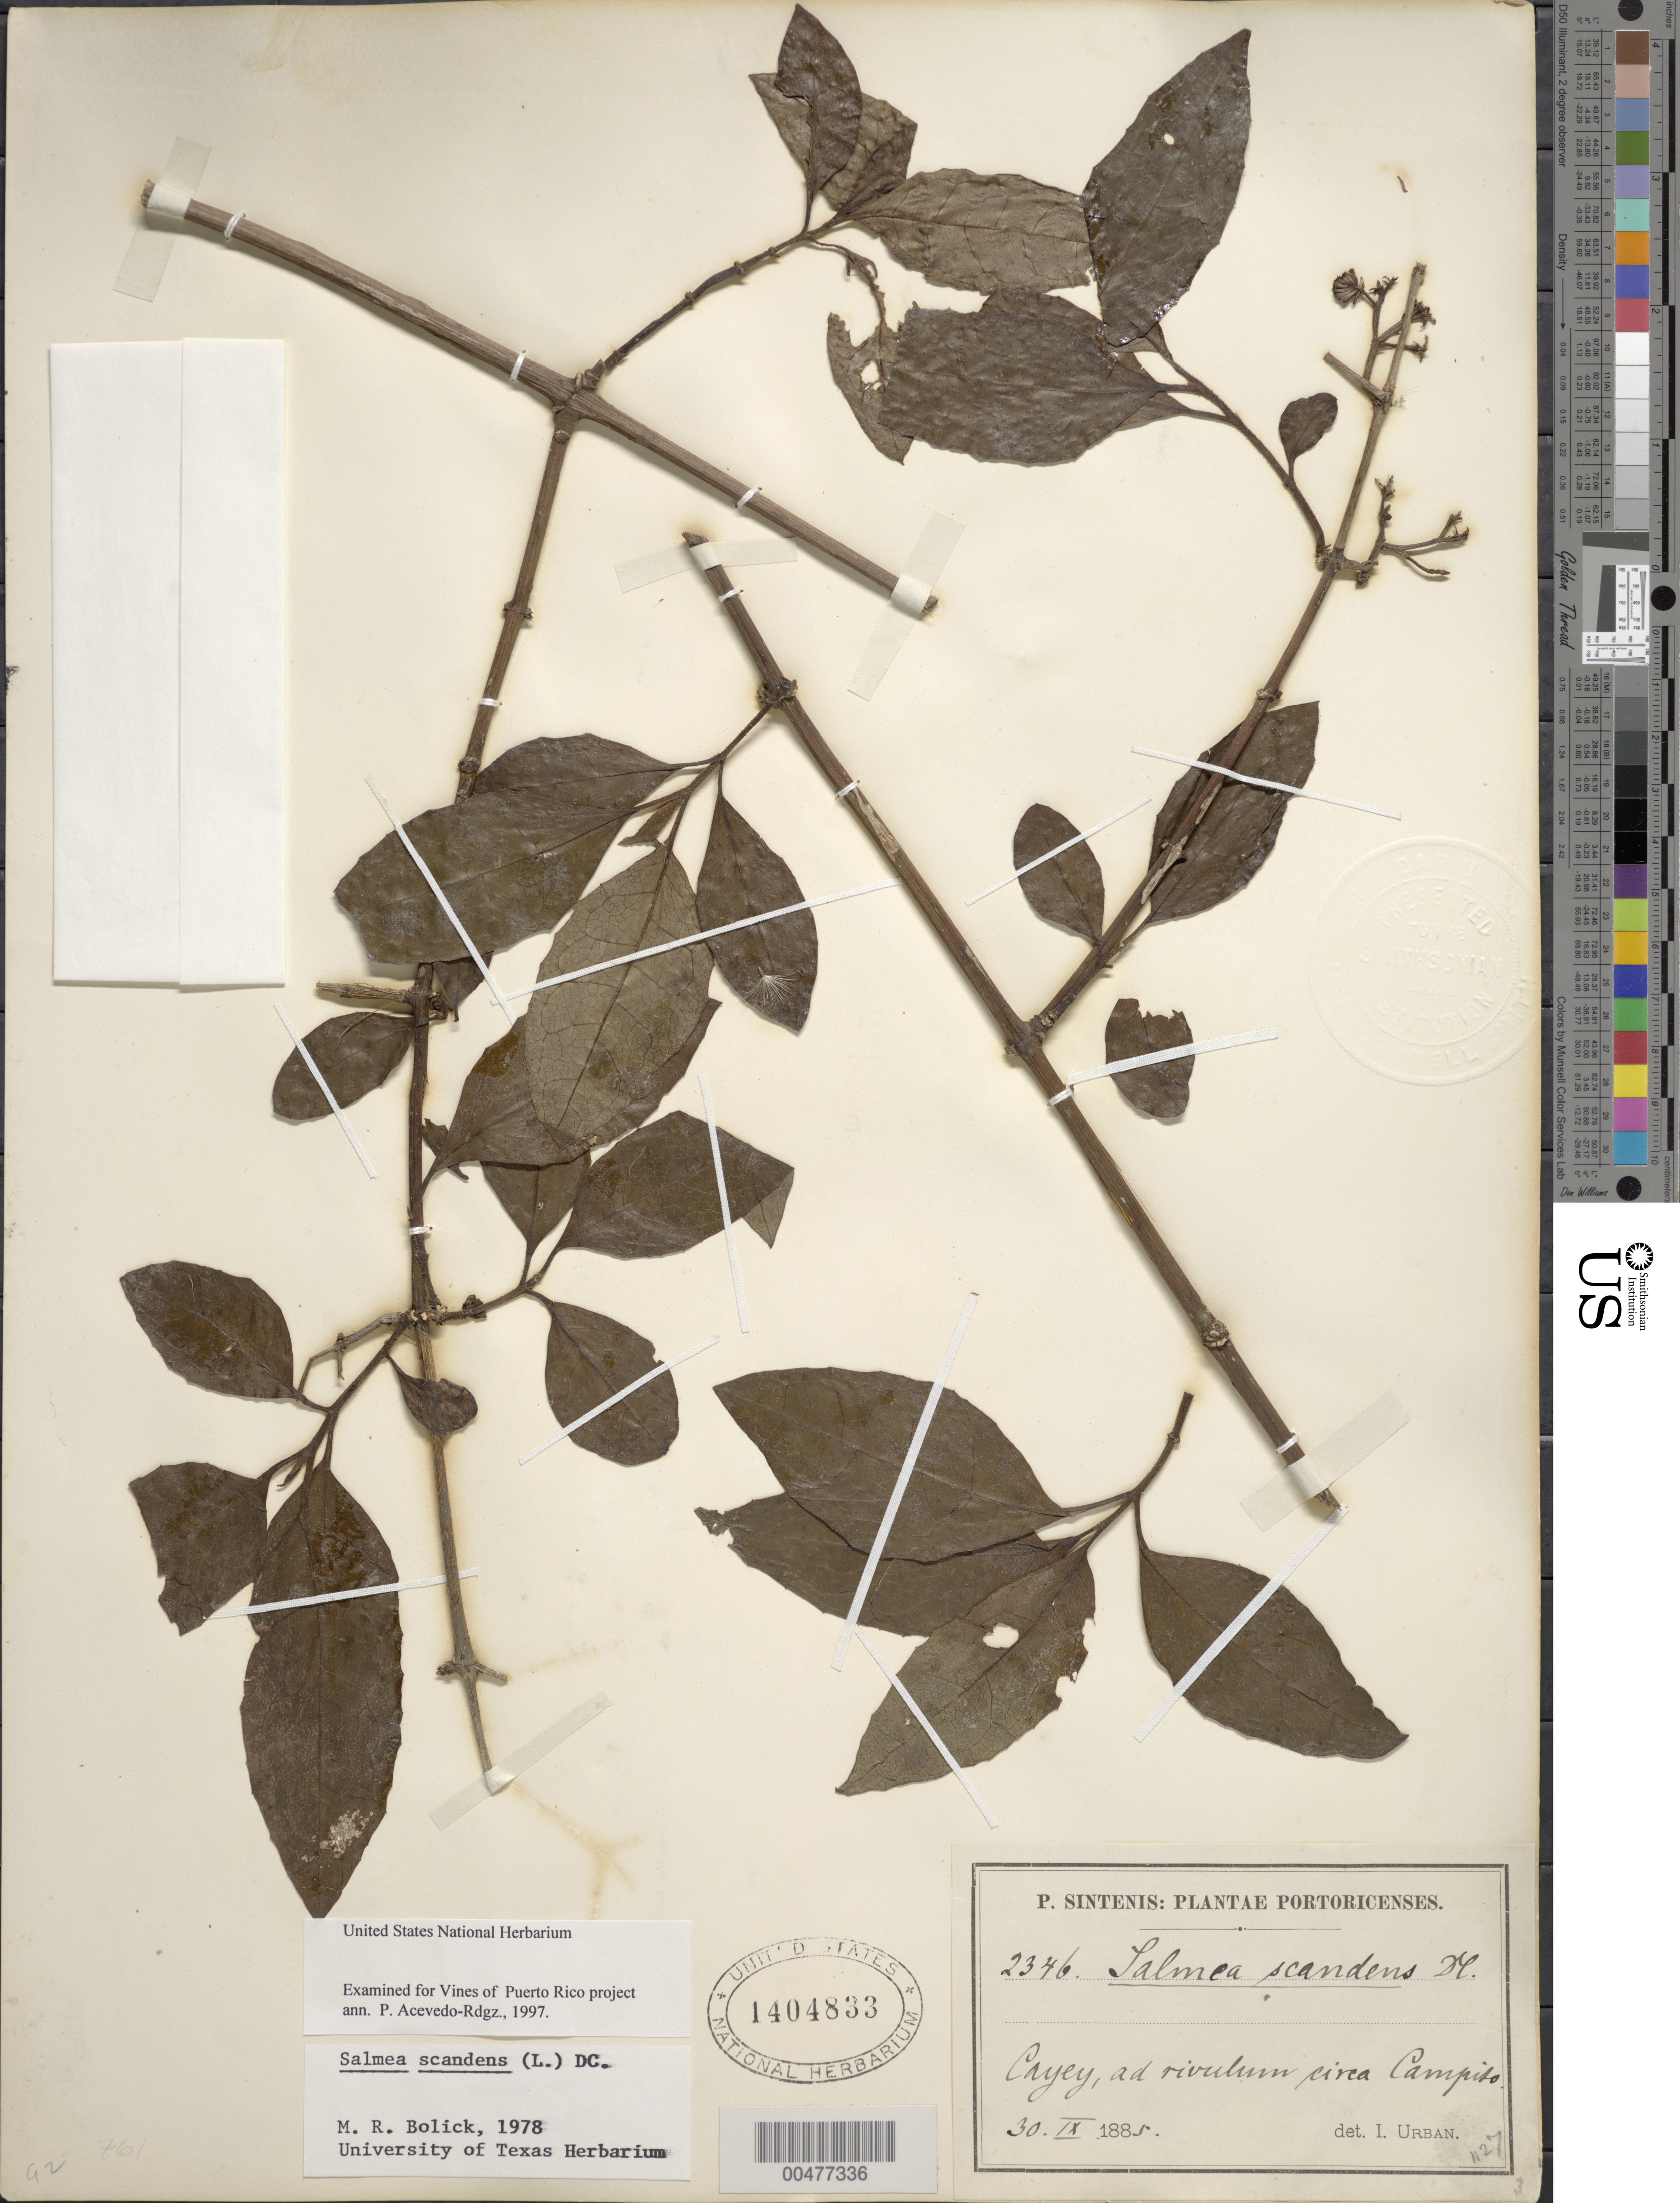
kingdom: Plantae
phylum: Tracheophyta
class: Magnoliopsida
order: Asterales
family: Asteraceae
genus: Salmea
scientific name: Salmea scandens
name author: (L.) DC.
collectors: P. Sintenis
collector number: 2346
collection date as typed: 30 Sep 1885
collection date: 1885-09-30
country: Puerto Rico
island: Greater Antilles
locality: Cayey. by river close to Campito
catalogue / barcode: US 1404833